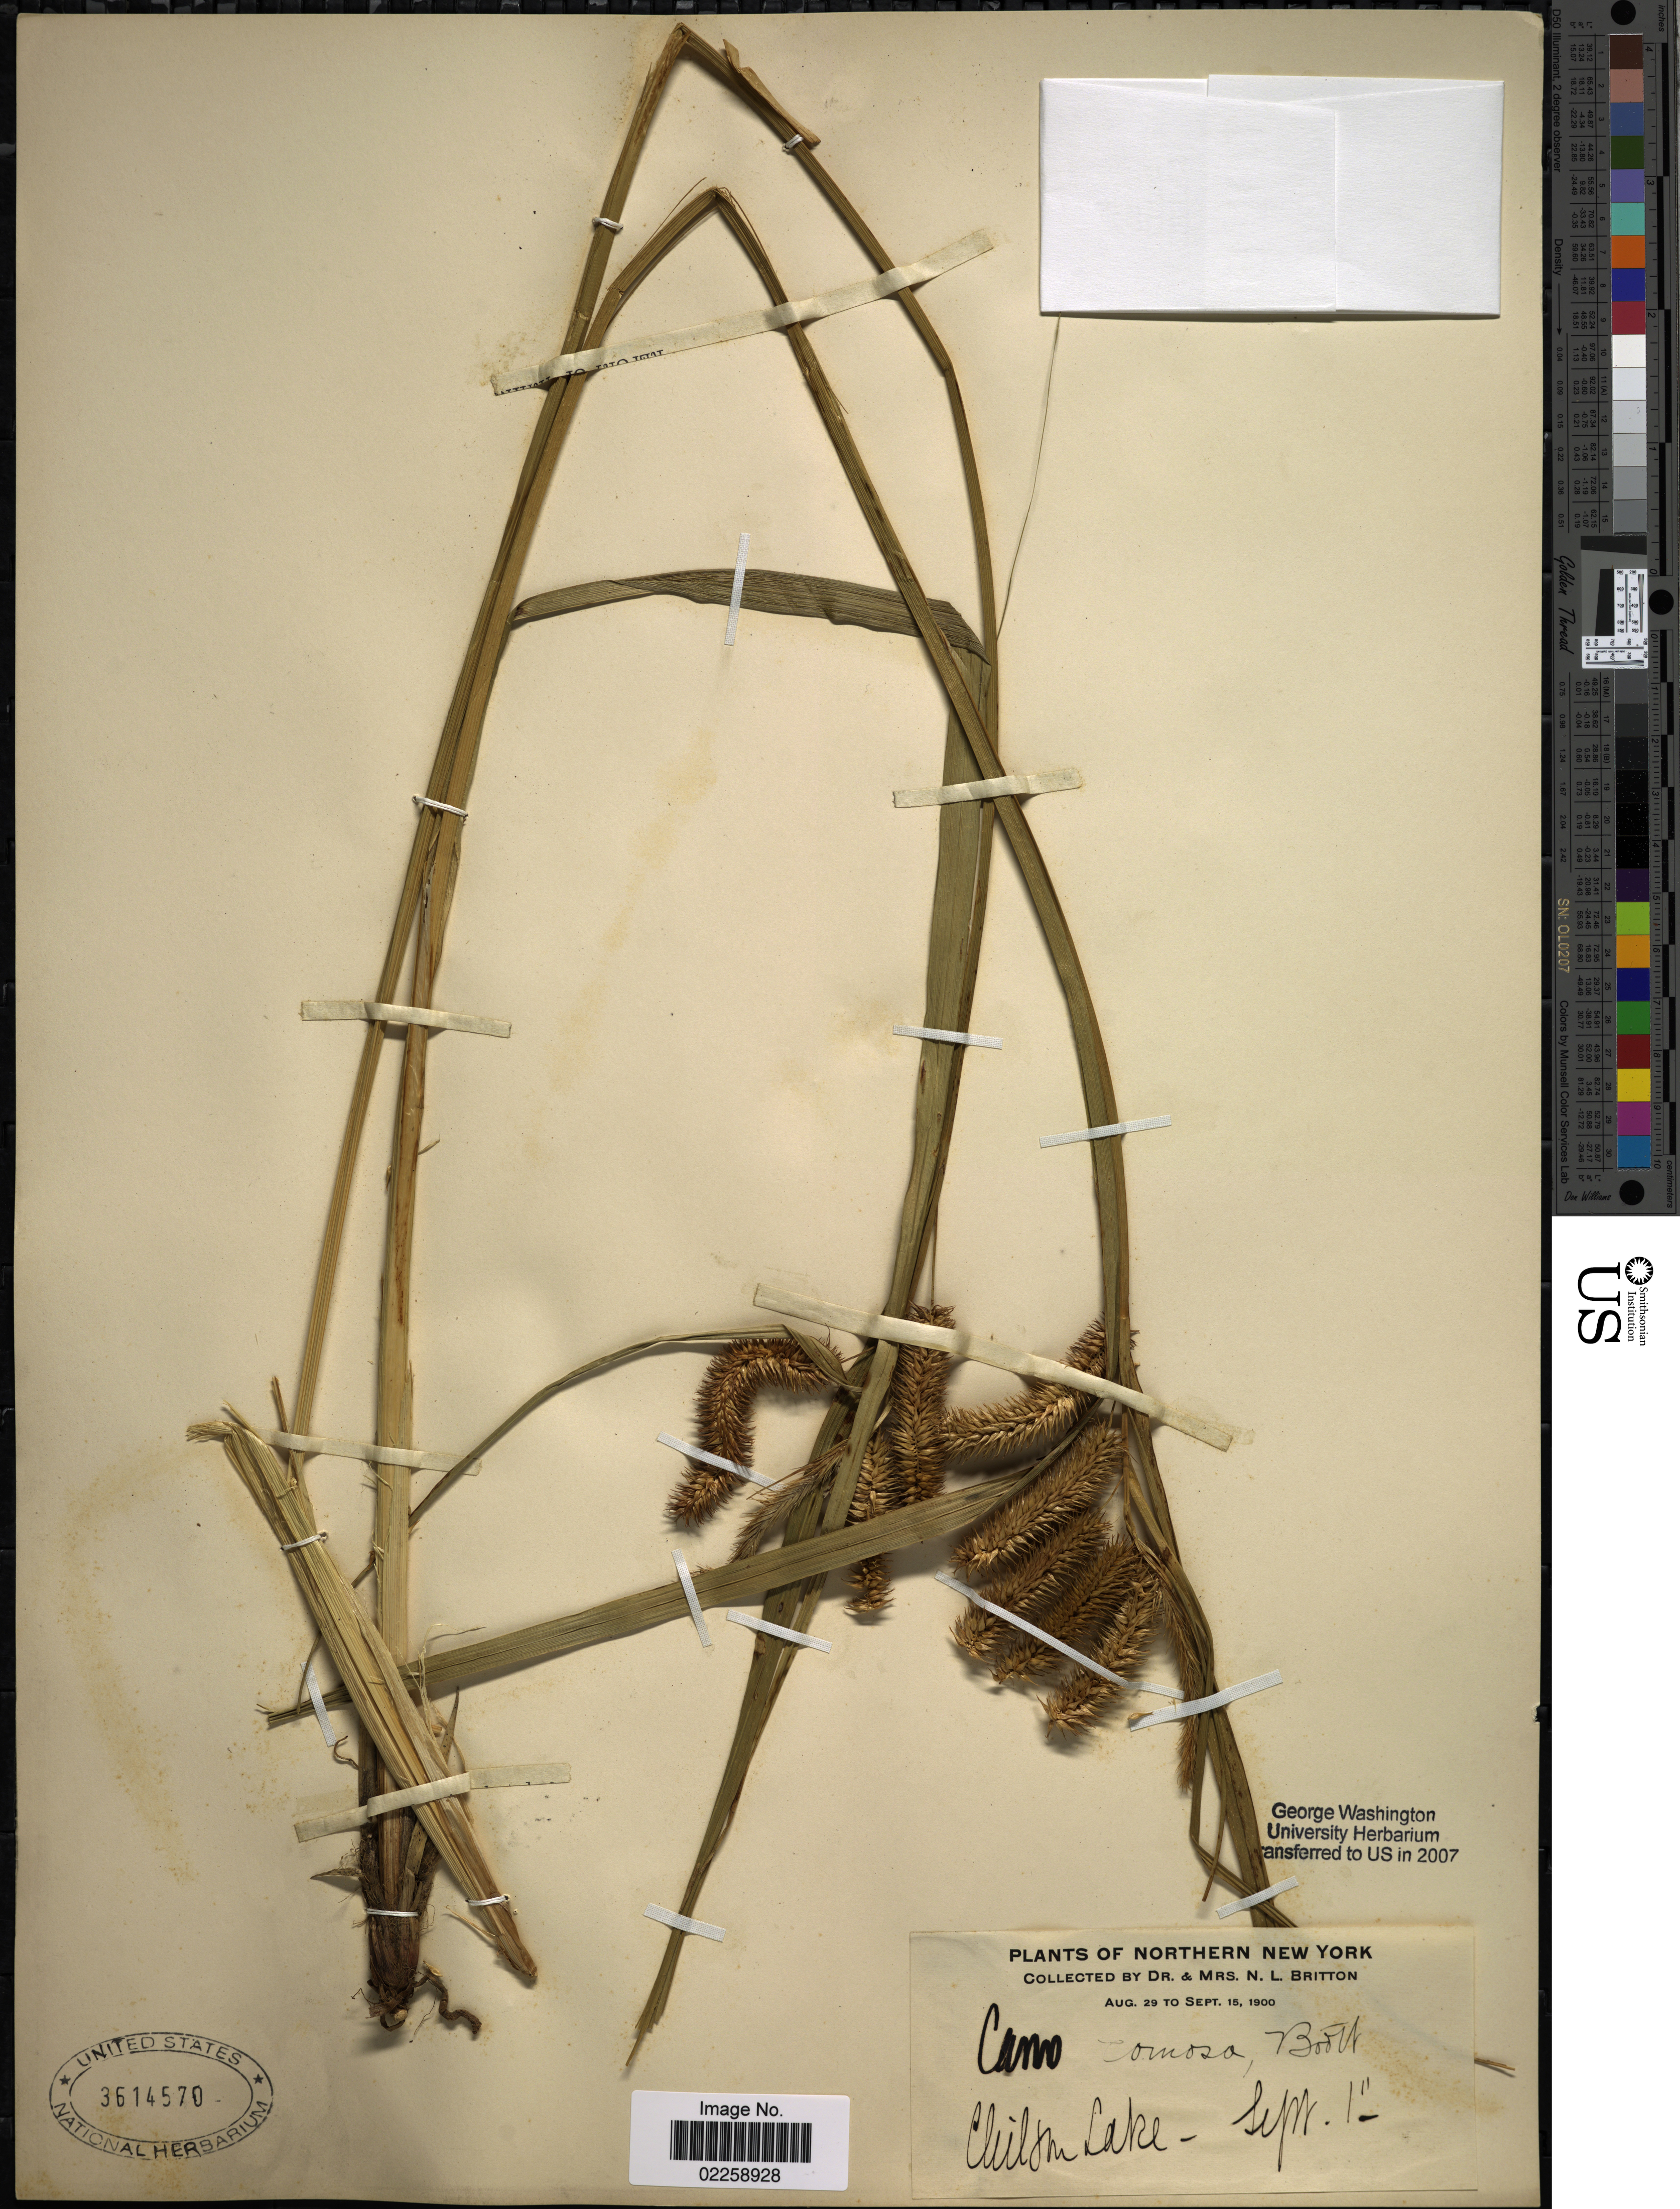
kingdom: Plantae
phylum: Tracheophyta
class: Liliopsida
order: Poales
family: Cyperaceae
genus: Carex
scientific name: Carex comosa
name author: Boott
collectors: N. Britton & E. G. Britton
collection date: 1900-08-29/1900-09-15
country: United States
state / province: New York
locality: Northern New York,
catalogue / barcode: US 3614570